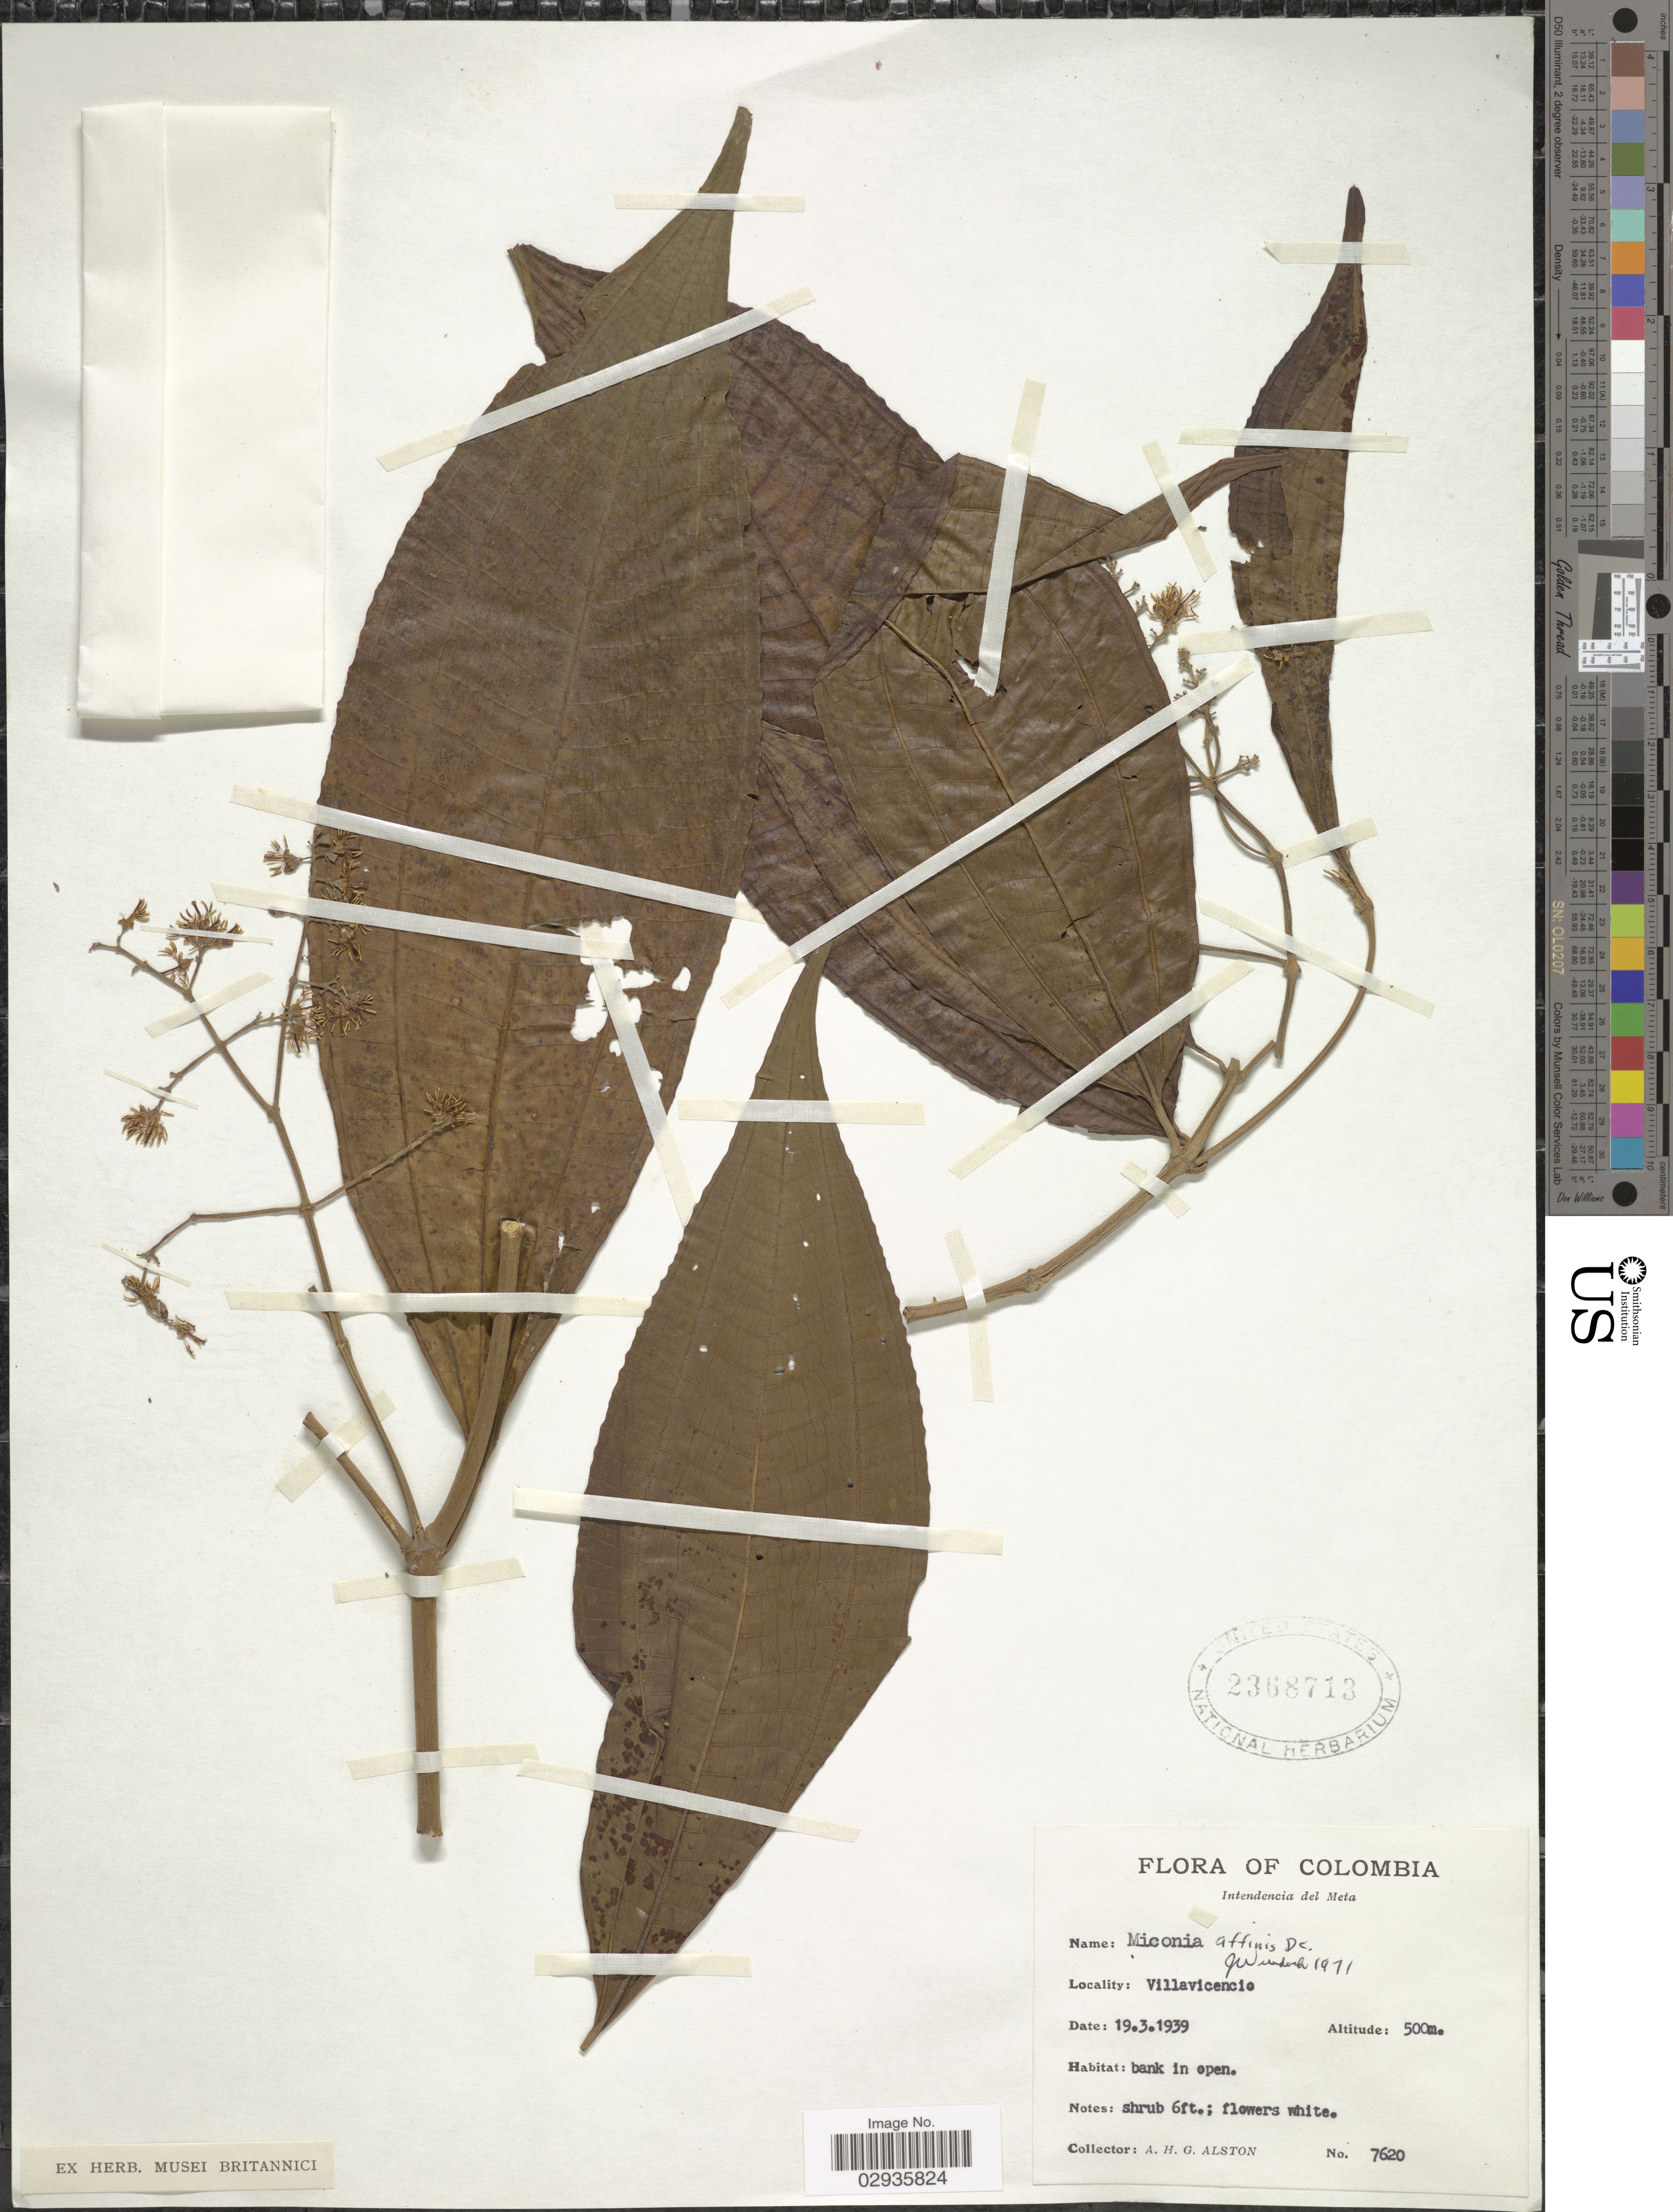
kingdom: Plantae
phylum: Tracheophyta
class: Magnoliopsida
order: Myrtales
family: Melastomataceae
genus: Miconia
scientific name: Miconia affinis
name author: DC.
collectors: A. H. Alston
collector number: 7620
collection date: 1939-03-19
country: Colombia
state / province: Meta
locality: Intendencia del Meta, Villavicencio.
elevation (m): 500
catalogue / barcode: US 2368713